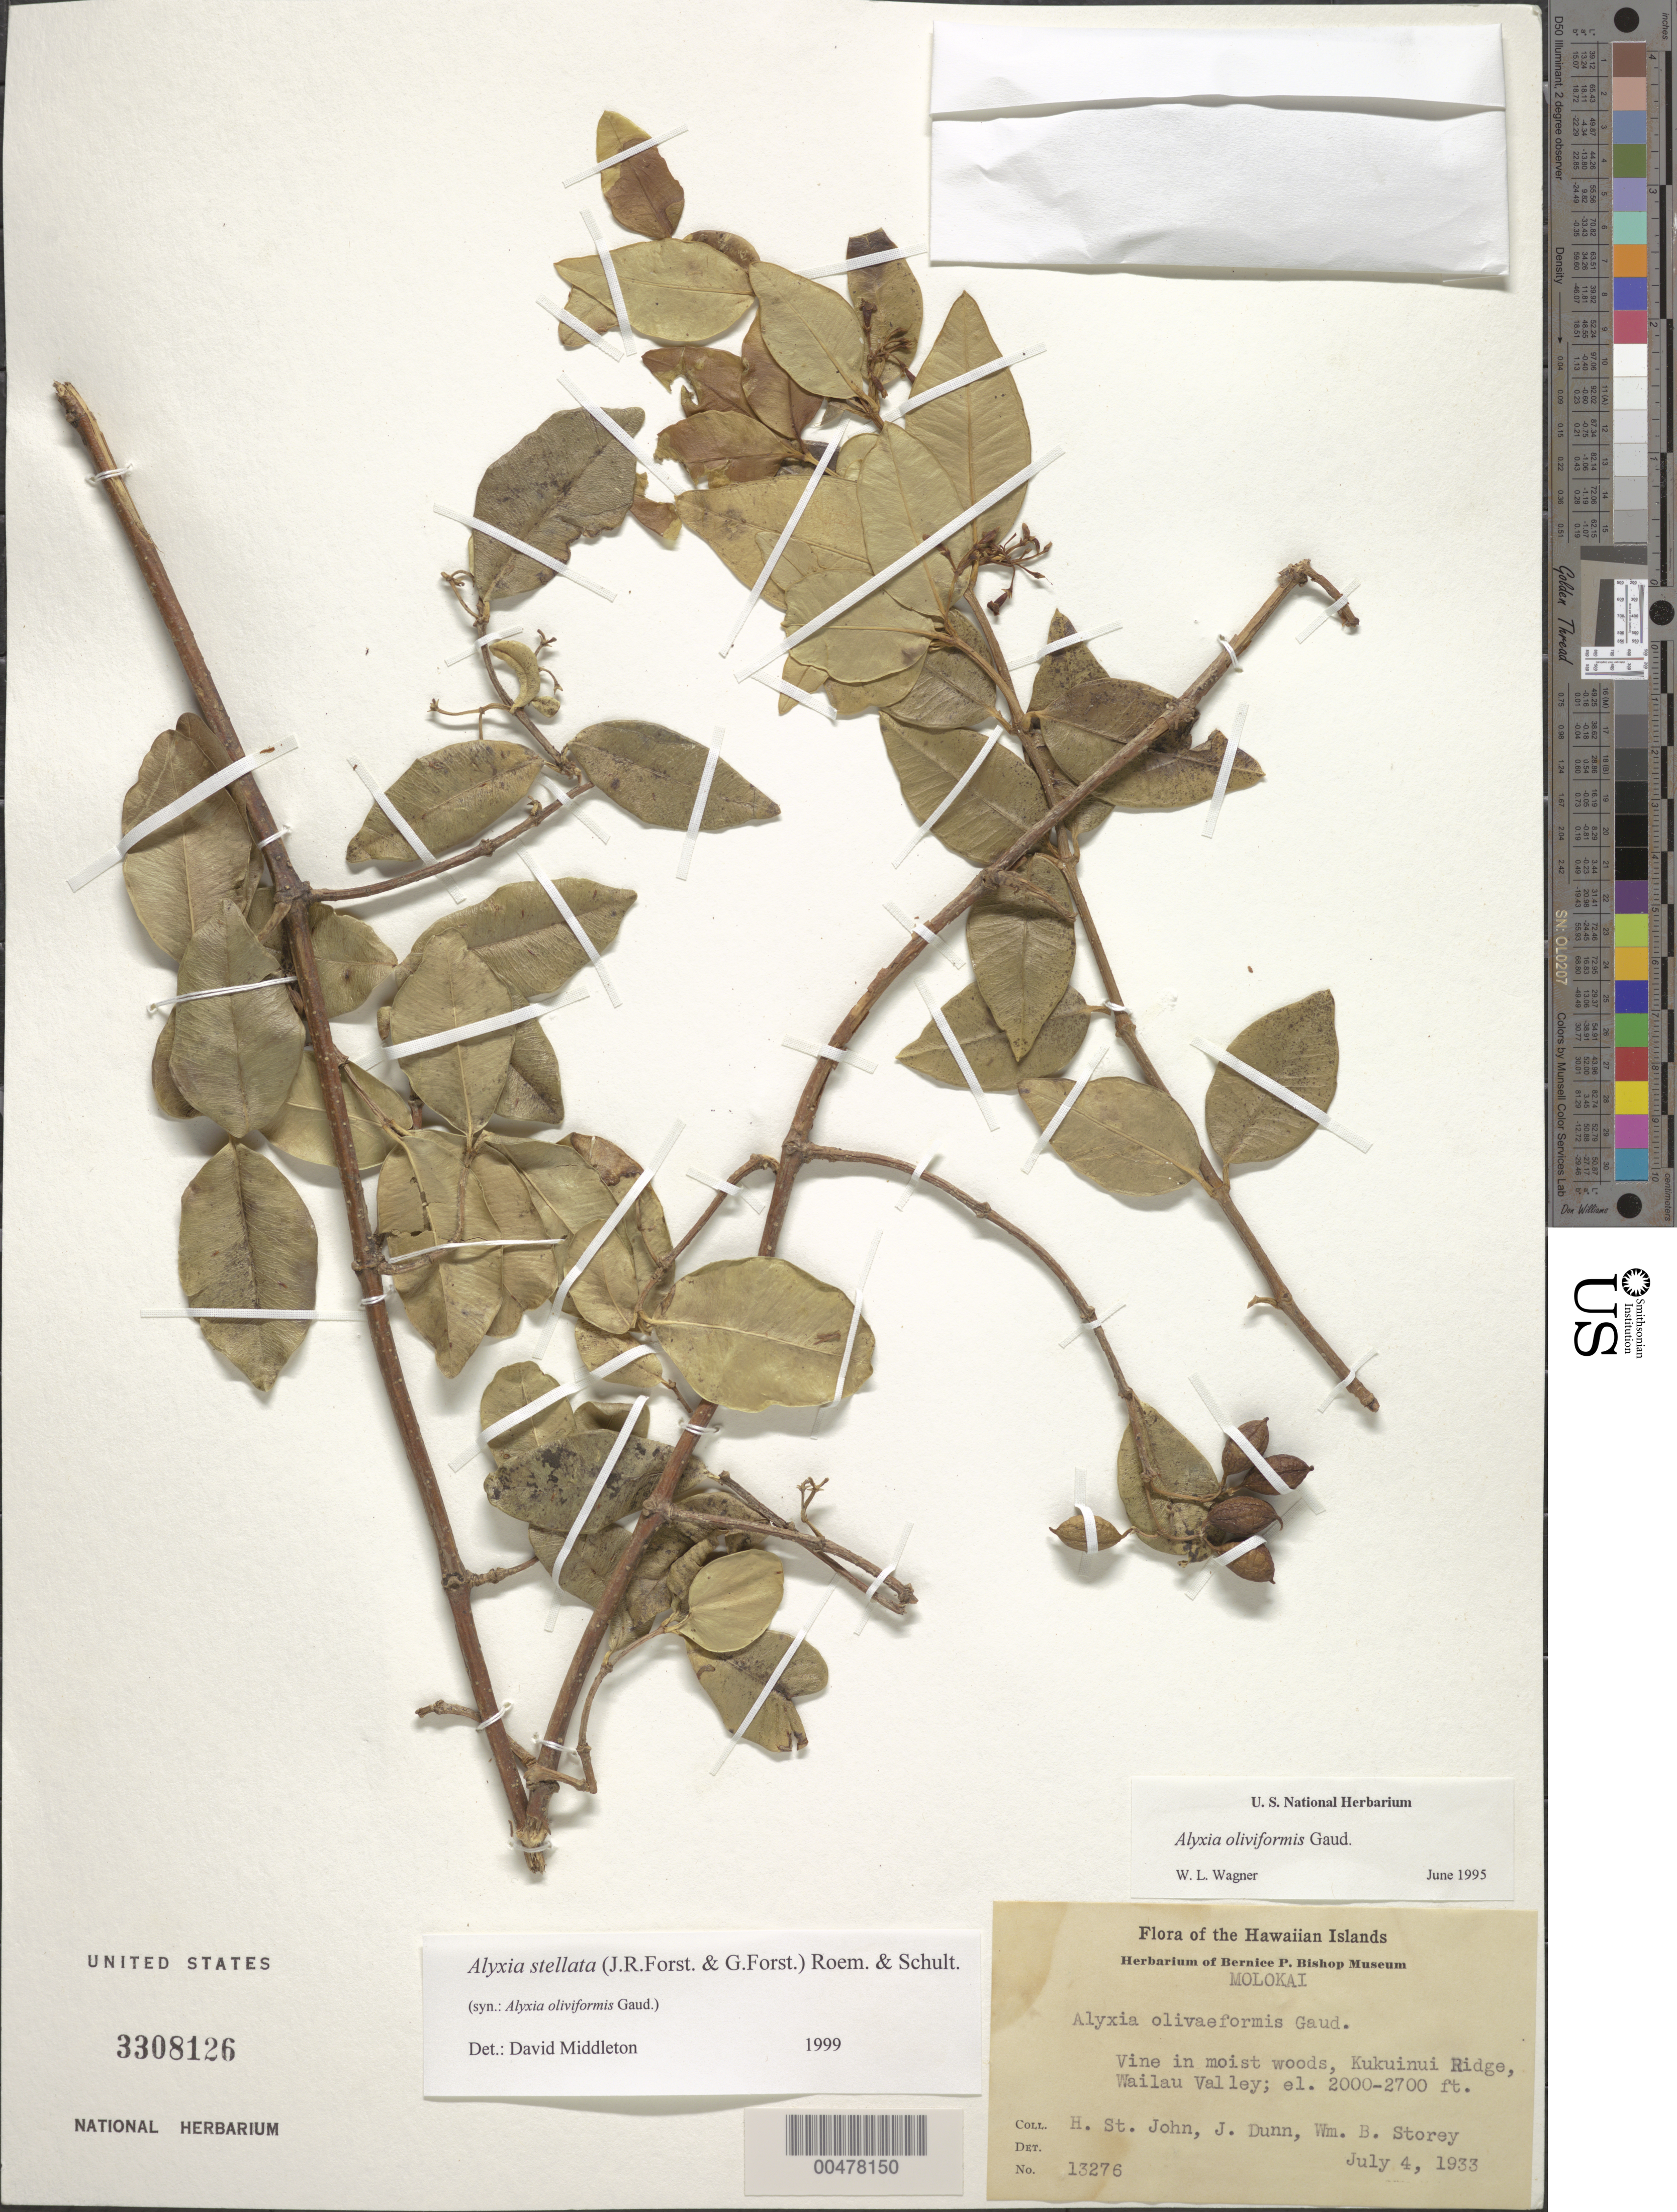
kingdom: Plantae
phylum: Tracheophyta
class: Magnoliopsida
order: Gentianales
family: Apocynaceae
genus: Alyxia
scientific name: Alyxia stellata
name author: (J.R. Forst. & G. Forst.) Roem. & Schult.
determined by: Middleton, D. J.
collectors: H. St. John, J. Dunn & W. Storey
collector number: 13276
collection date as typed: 4 Jul 1933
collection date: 1933-07-04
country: United States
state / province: Hawaii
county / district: Maui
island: Moloka'i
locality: Kukuinui Ridge, Wailau Valley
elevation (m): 610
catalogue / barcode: US 3308126